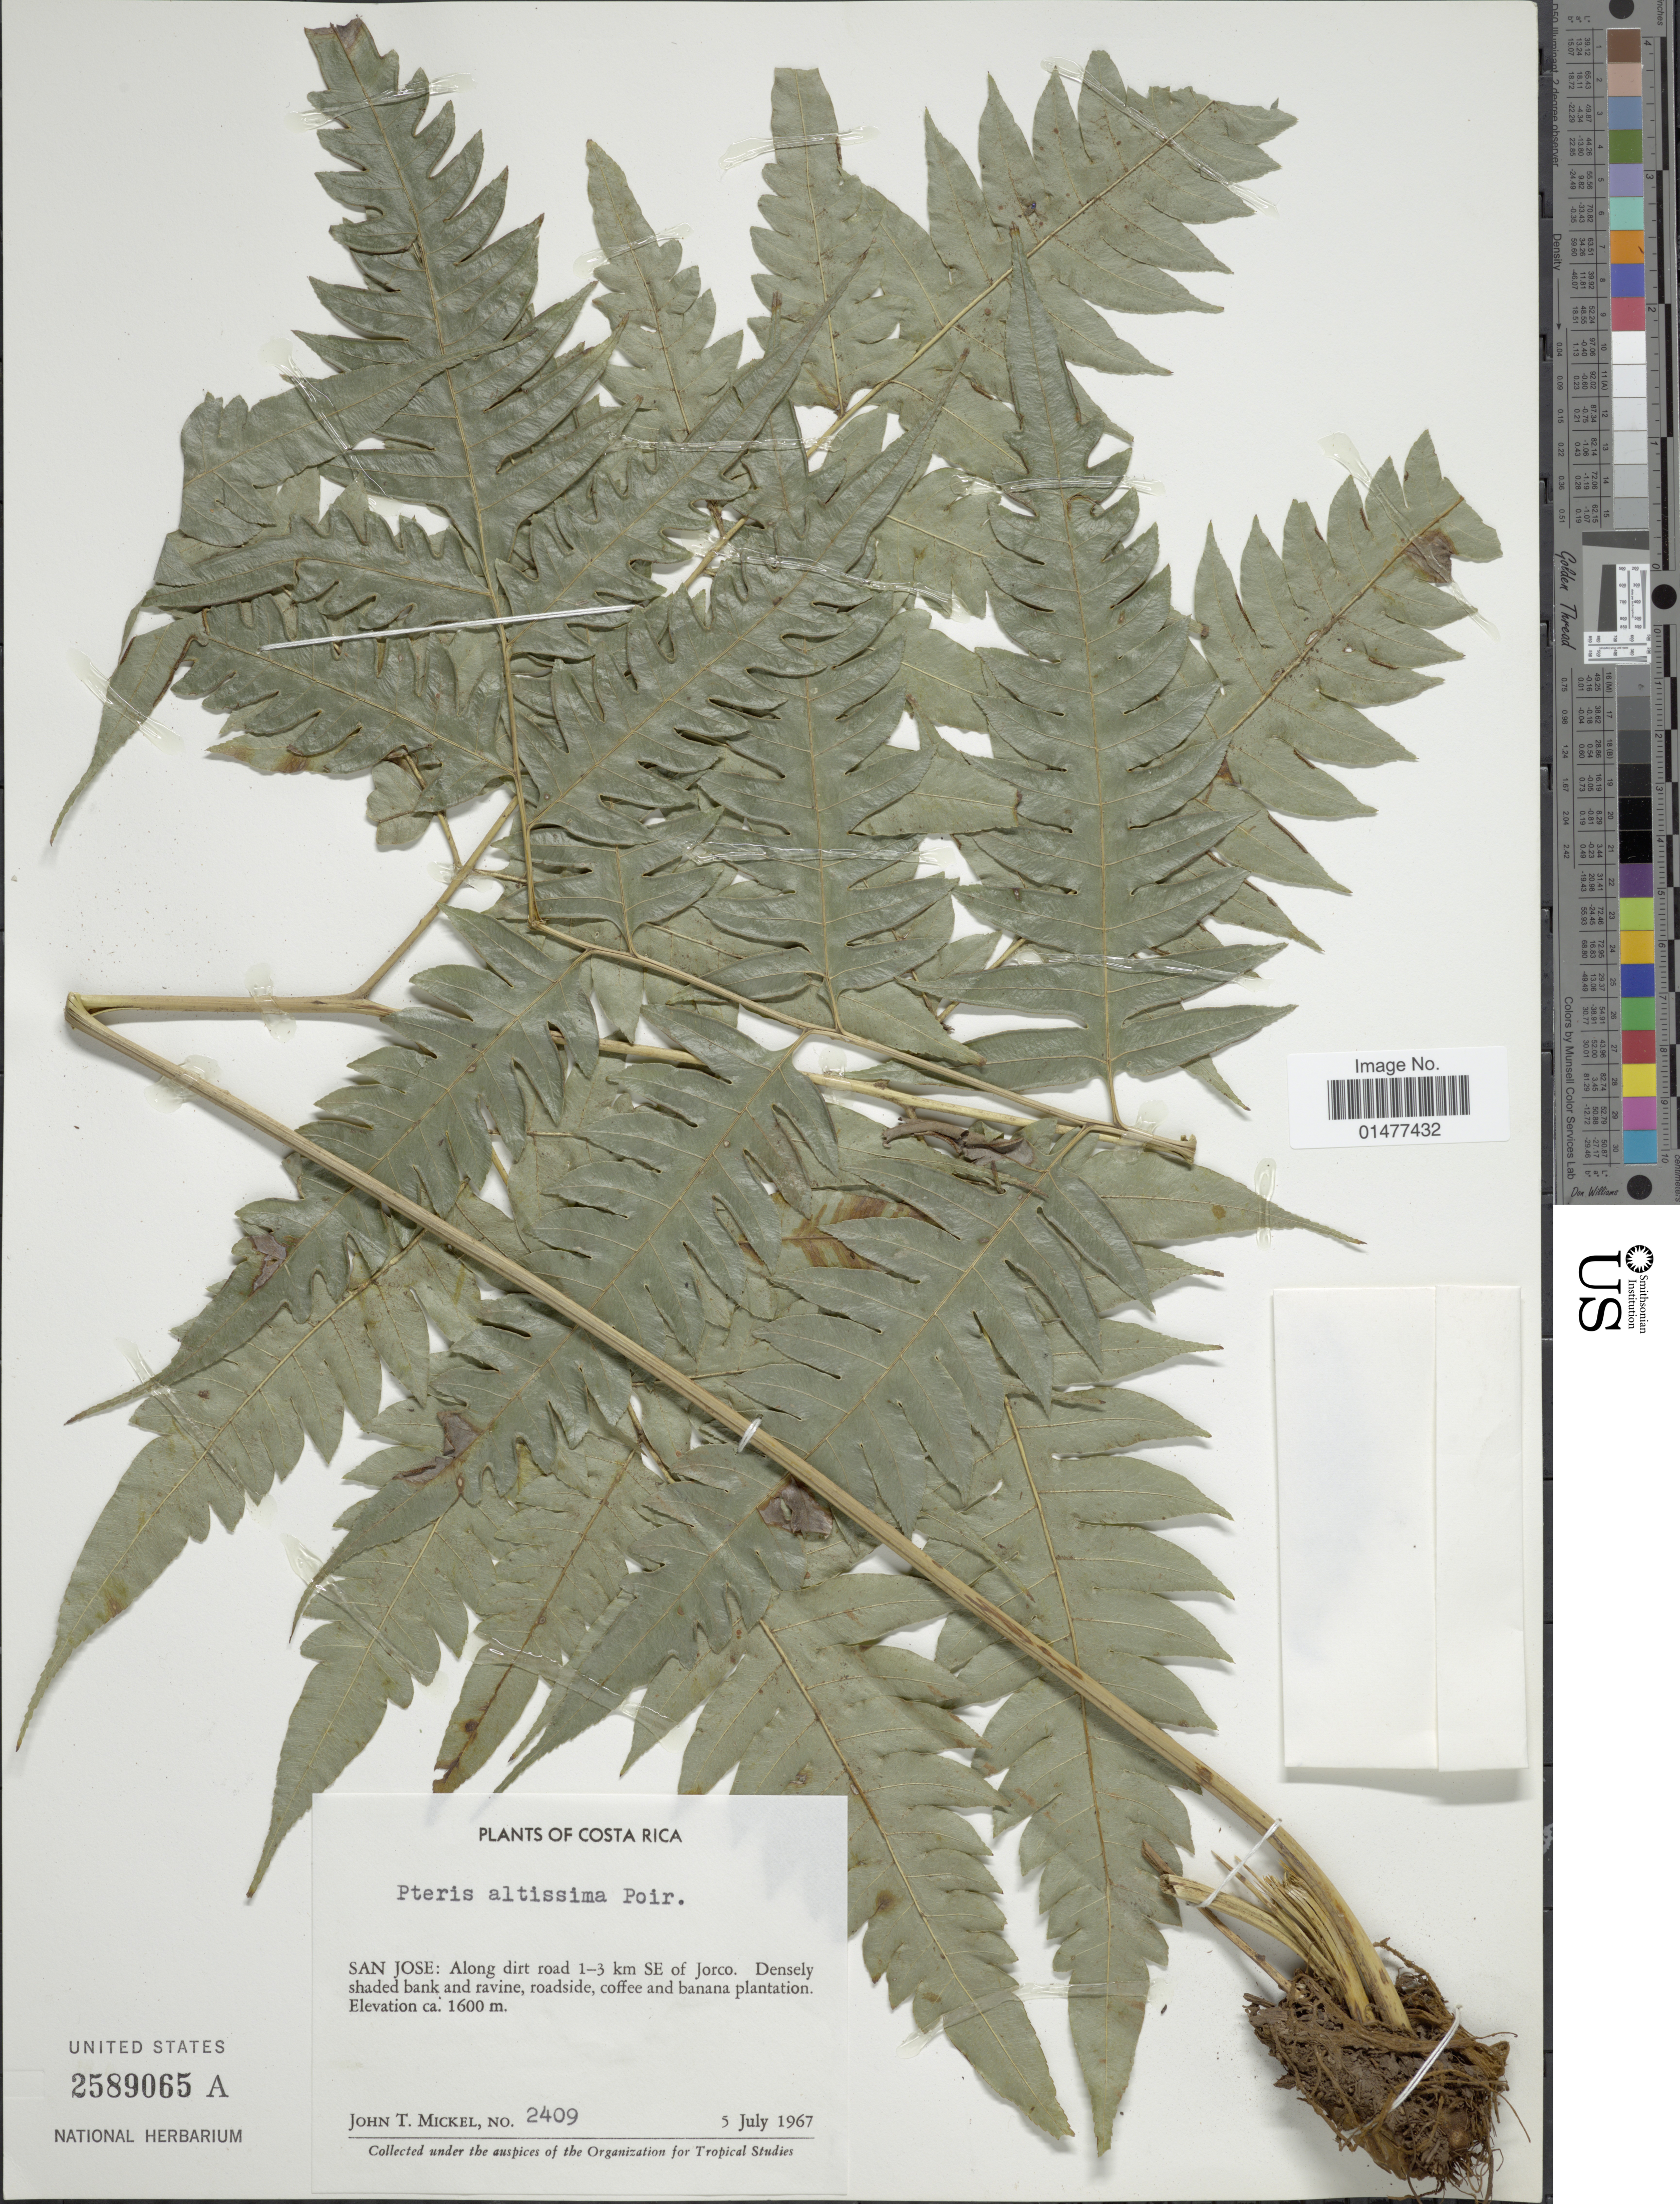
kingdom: Plantae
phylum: Tracheophyta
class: Polypodiopsida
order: Polypodiales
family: Pteridaceae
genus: Pteris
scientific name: Pteris altissima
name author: Poir.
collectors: J. T. Mickel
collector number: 2409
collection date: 1967-07-05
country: Costa Rica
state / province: San José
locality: Plants of Costa Rica, Along dirt road 1-3 km SE of Jorco. Densely shaded bank and ravine, roadside, coffee and banana plantation.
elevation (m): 1600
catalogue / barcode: US 2589065A